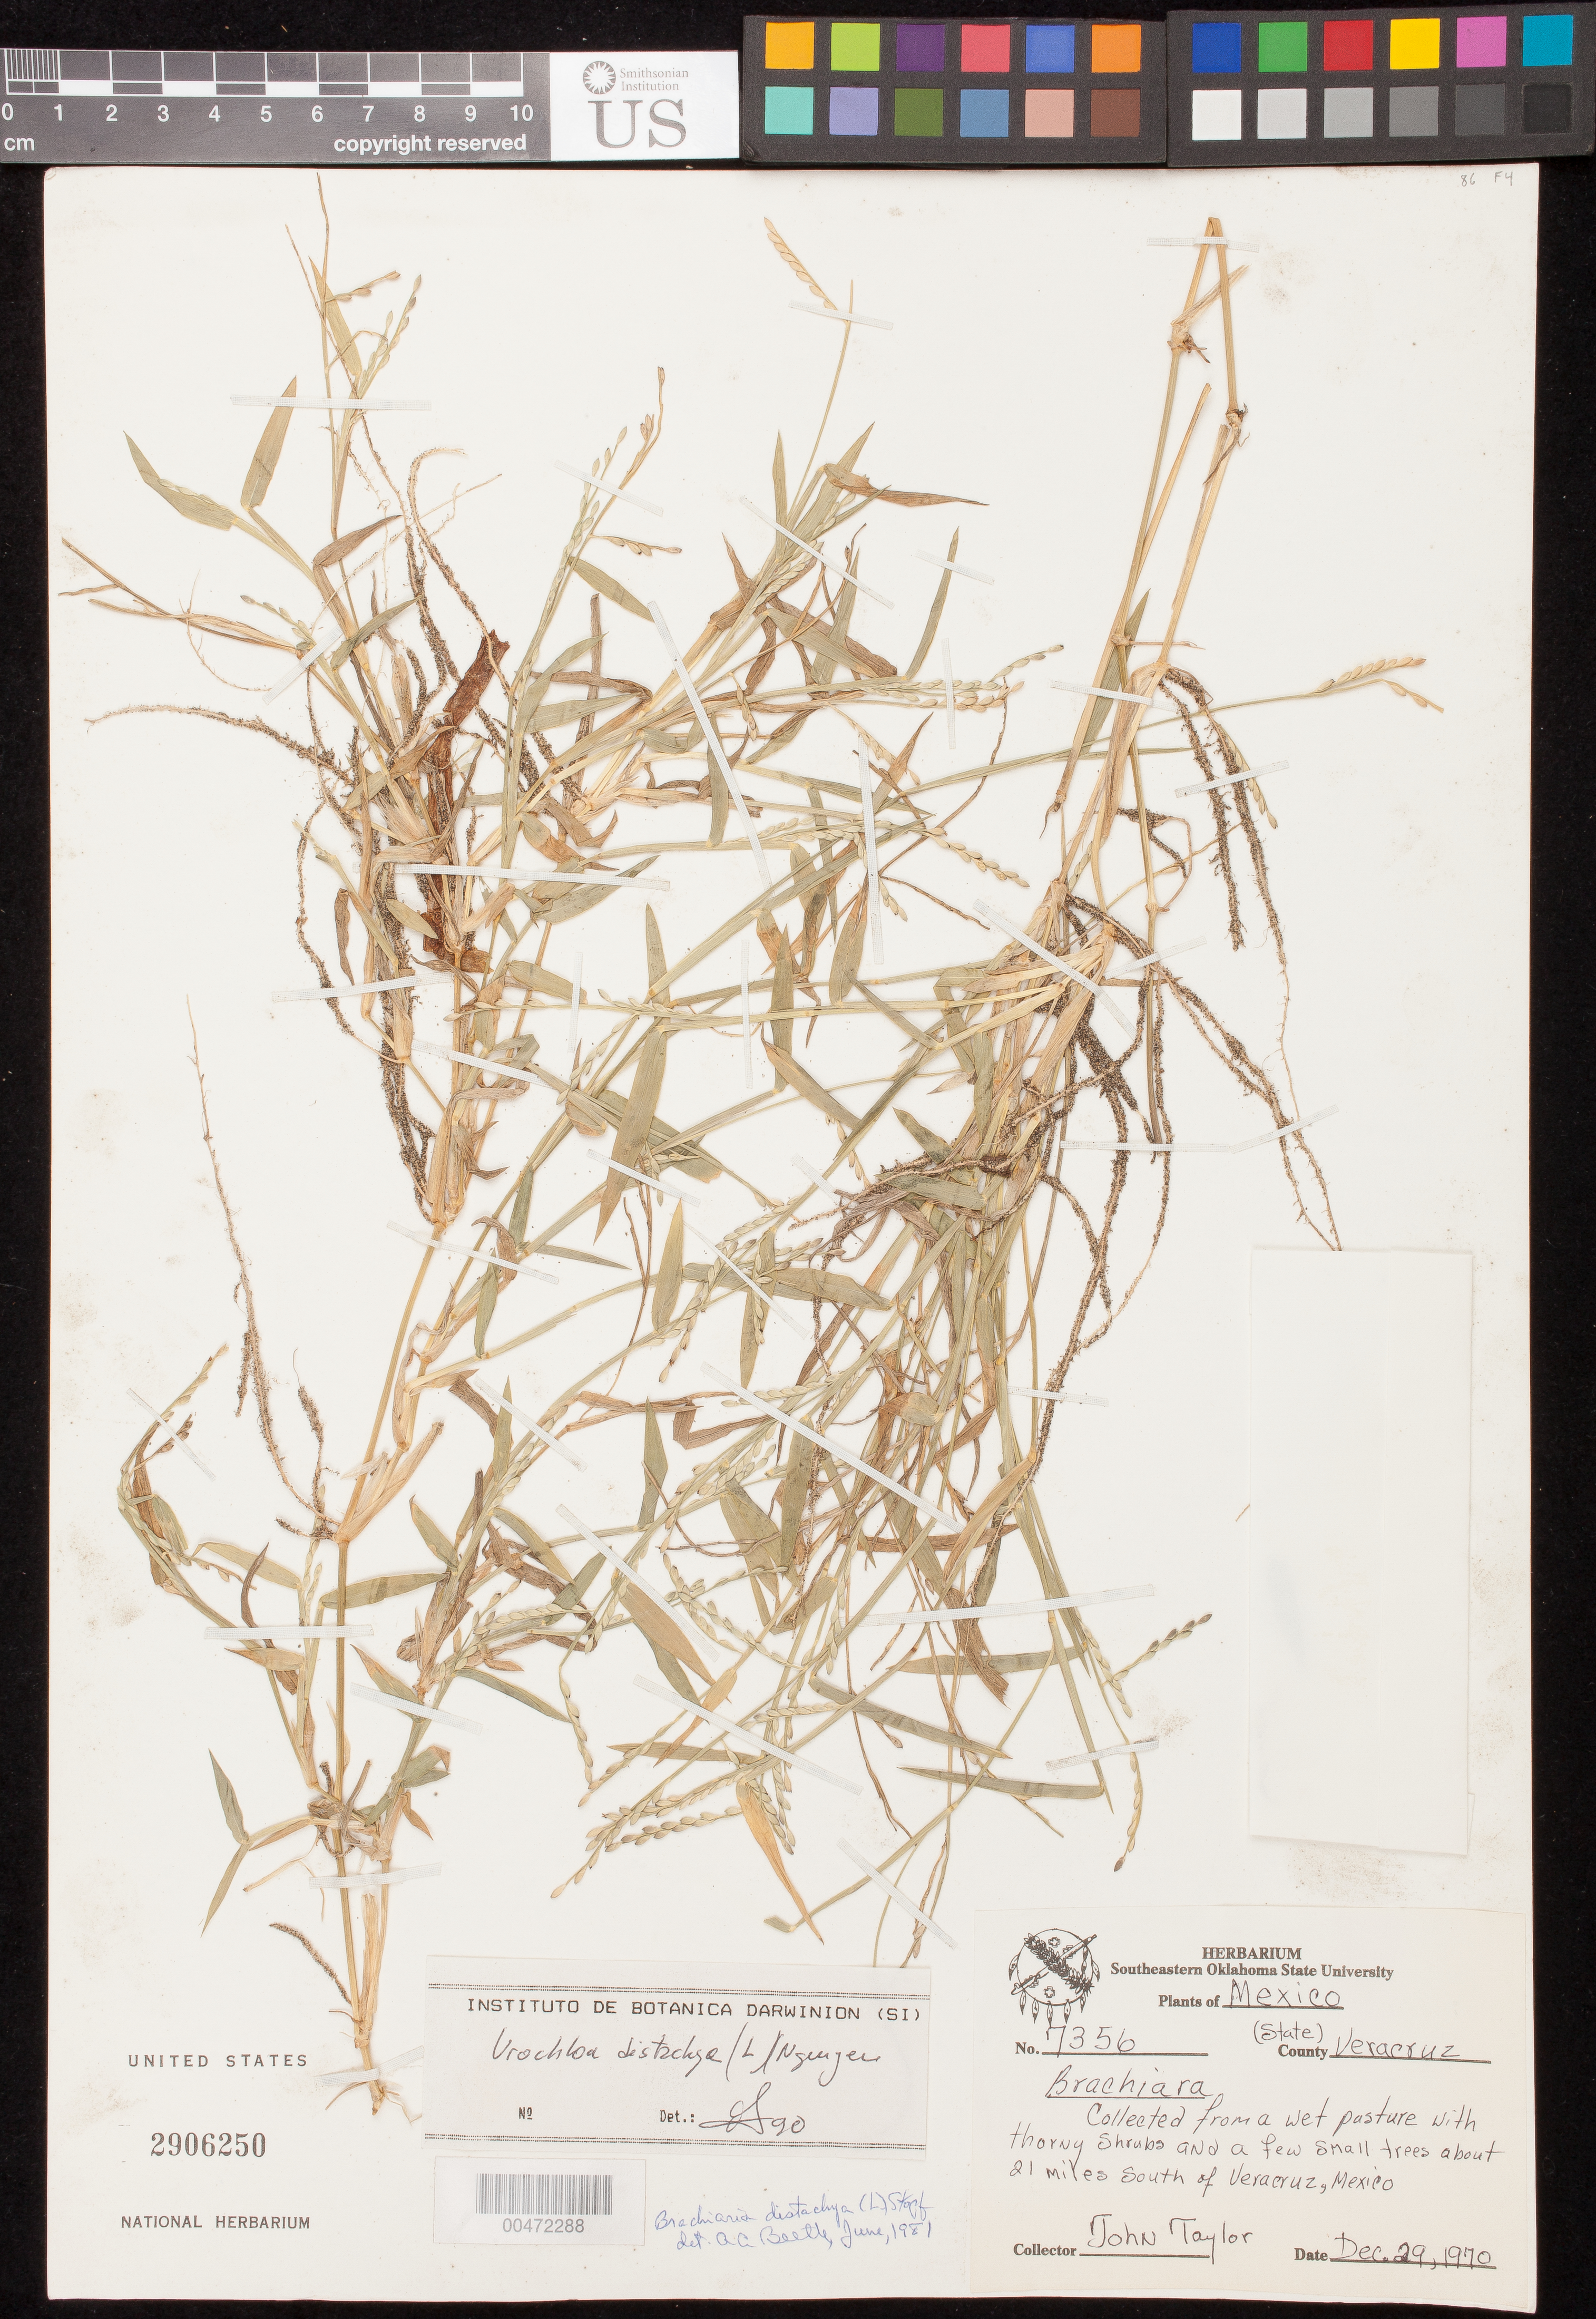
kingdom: Plantae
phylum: Tracheophyta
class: Liliopsida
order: Poales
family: Poaceae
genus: Urochloa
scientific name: Urochloa distachya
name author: (L.) T.Q. Nguyen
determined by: Morrone, O. N., (SI), Instituto de Botánica Darwinion (Argentina)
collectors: J. Taylor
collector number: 7356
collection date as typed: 29 Dec 1970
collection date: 1970-12-29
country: Mexico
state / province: Veracruz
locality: About 21 mi S of Veracruz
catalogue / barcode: US 2906250